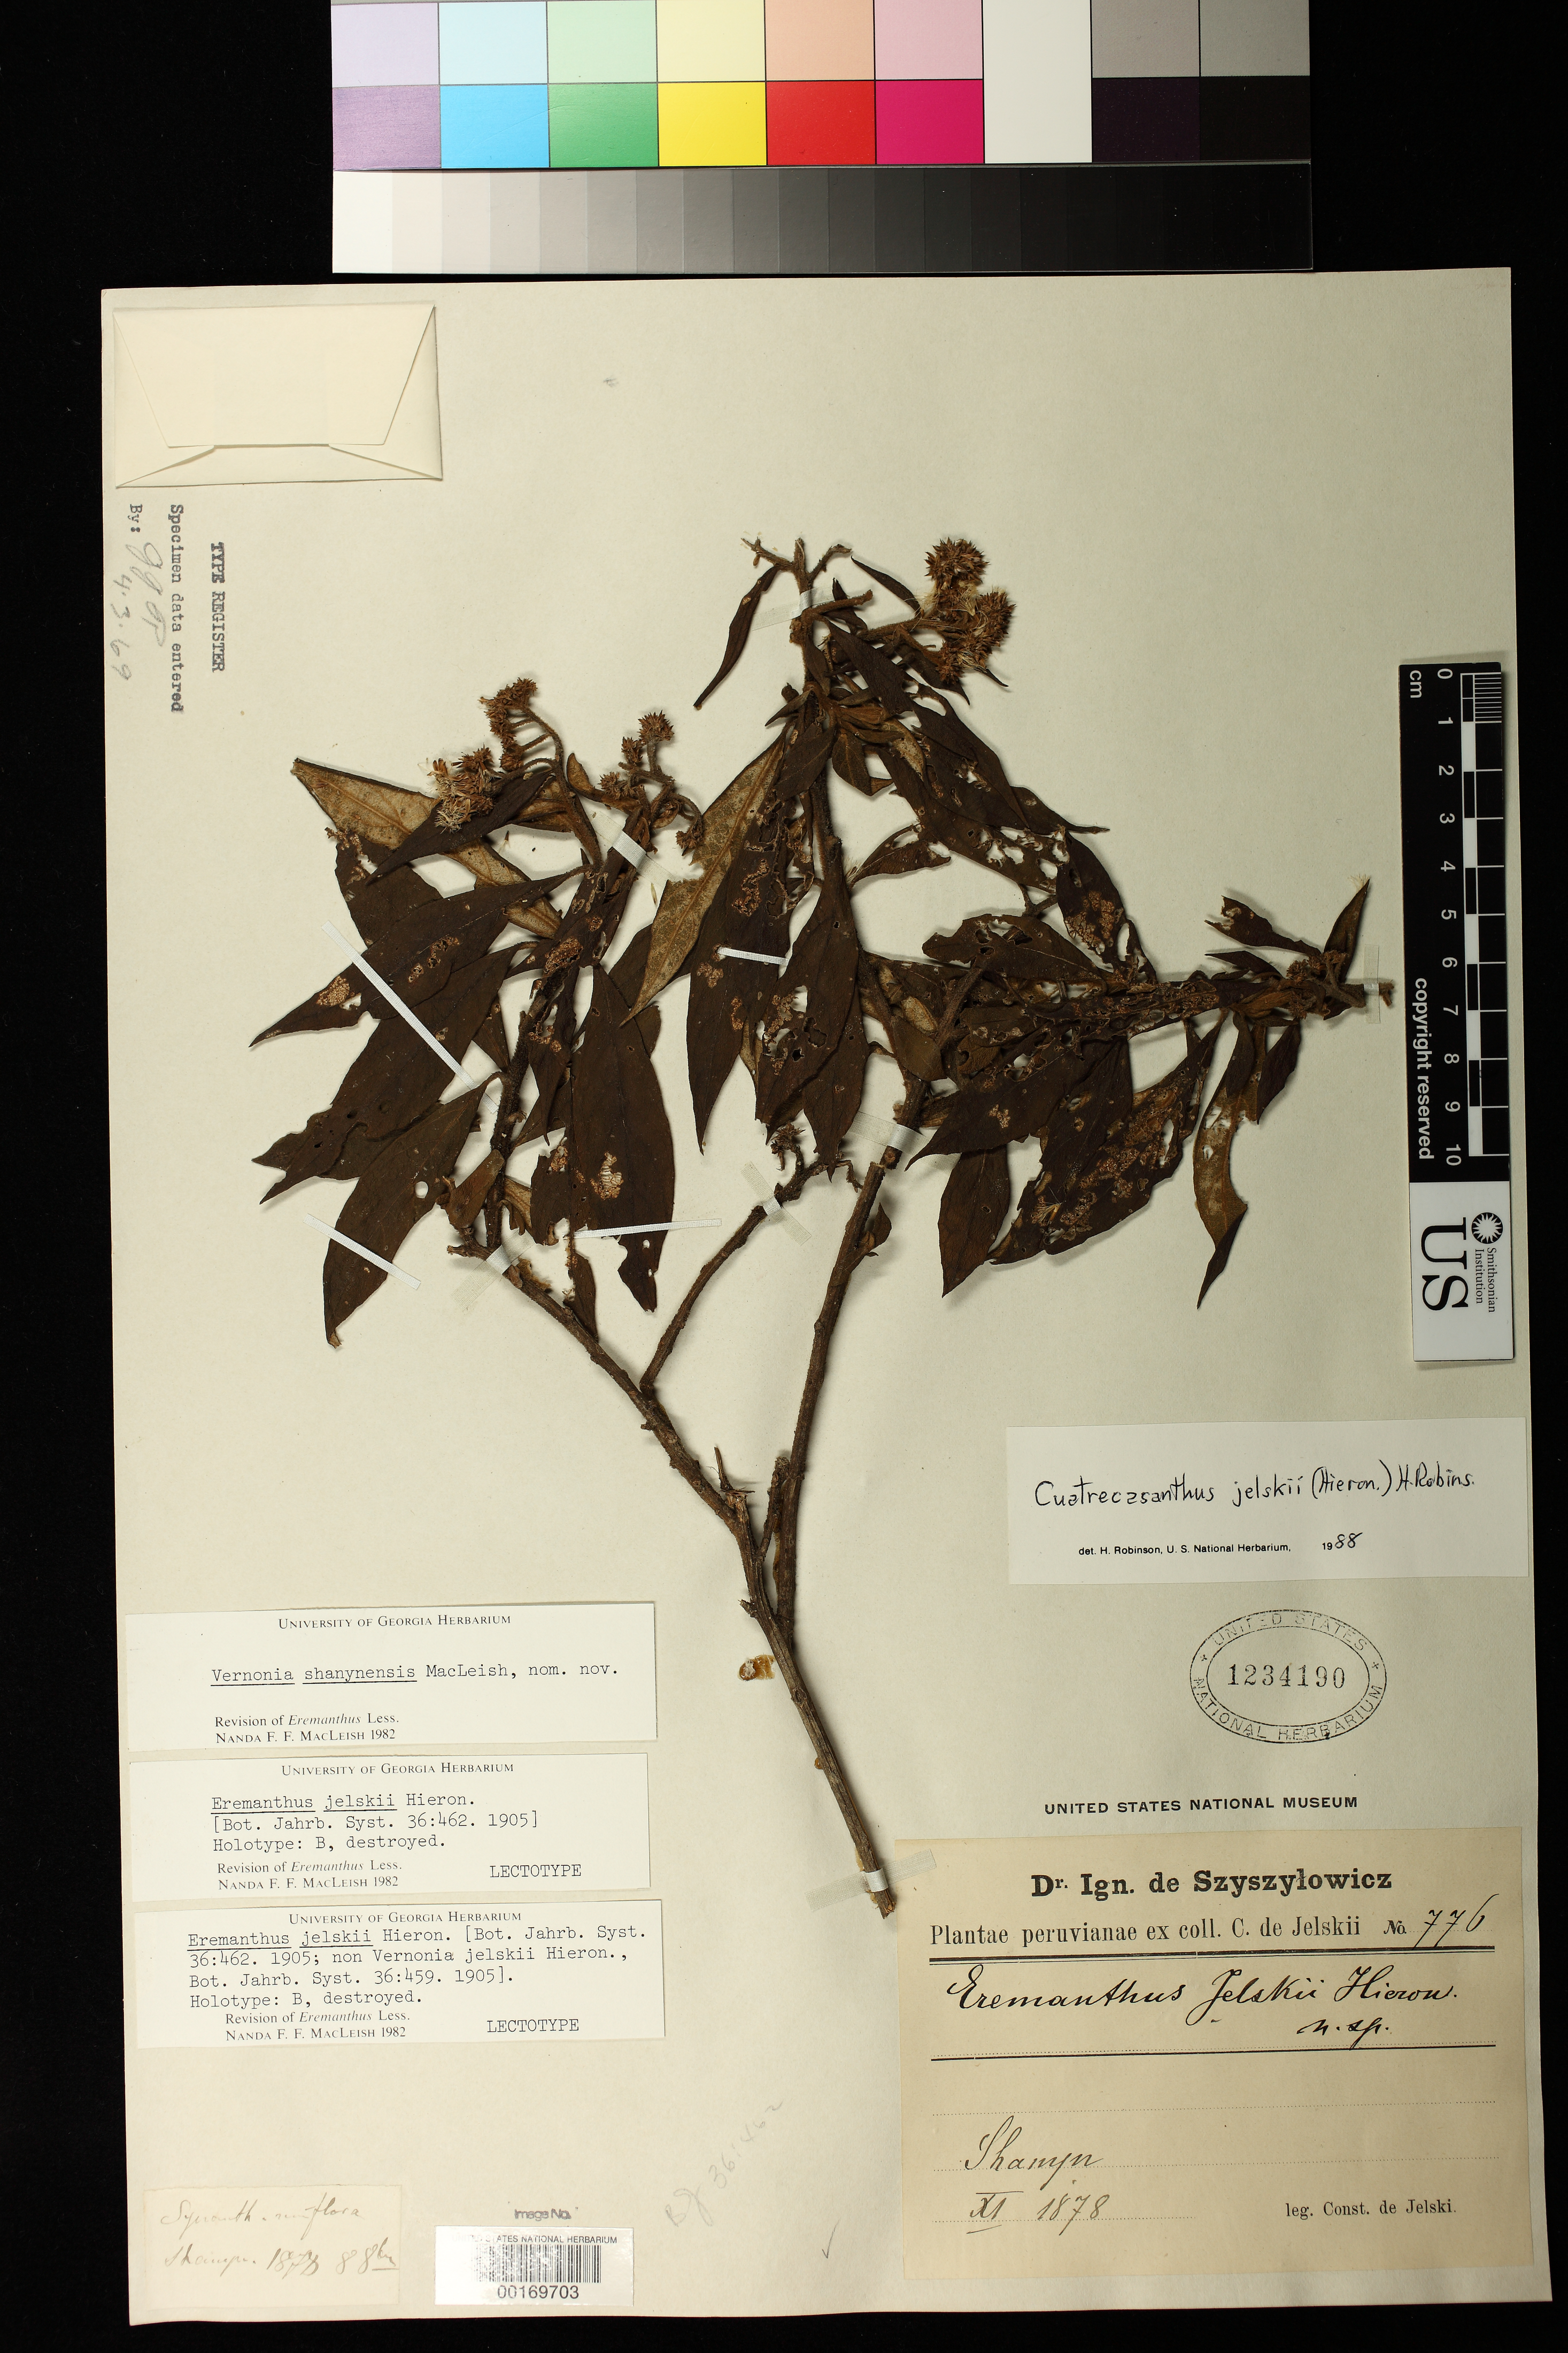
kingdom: Plantae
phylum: Tracheophyta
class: Magnoliopsida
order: Asterales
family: Asteraceae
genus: Eremanthus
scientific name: Eremanthus jelskii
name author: Hieron.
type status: Lectotype; Isotype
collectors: C. von Jelski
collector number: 776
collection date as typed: Nov 1878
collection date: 1878-11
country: Peru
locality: Shanyn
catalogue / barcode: US 1234190